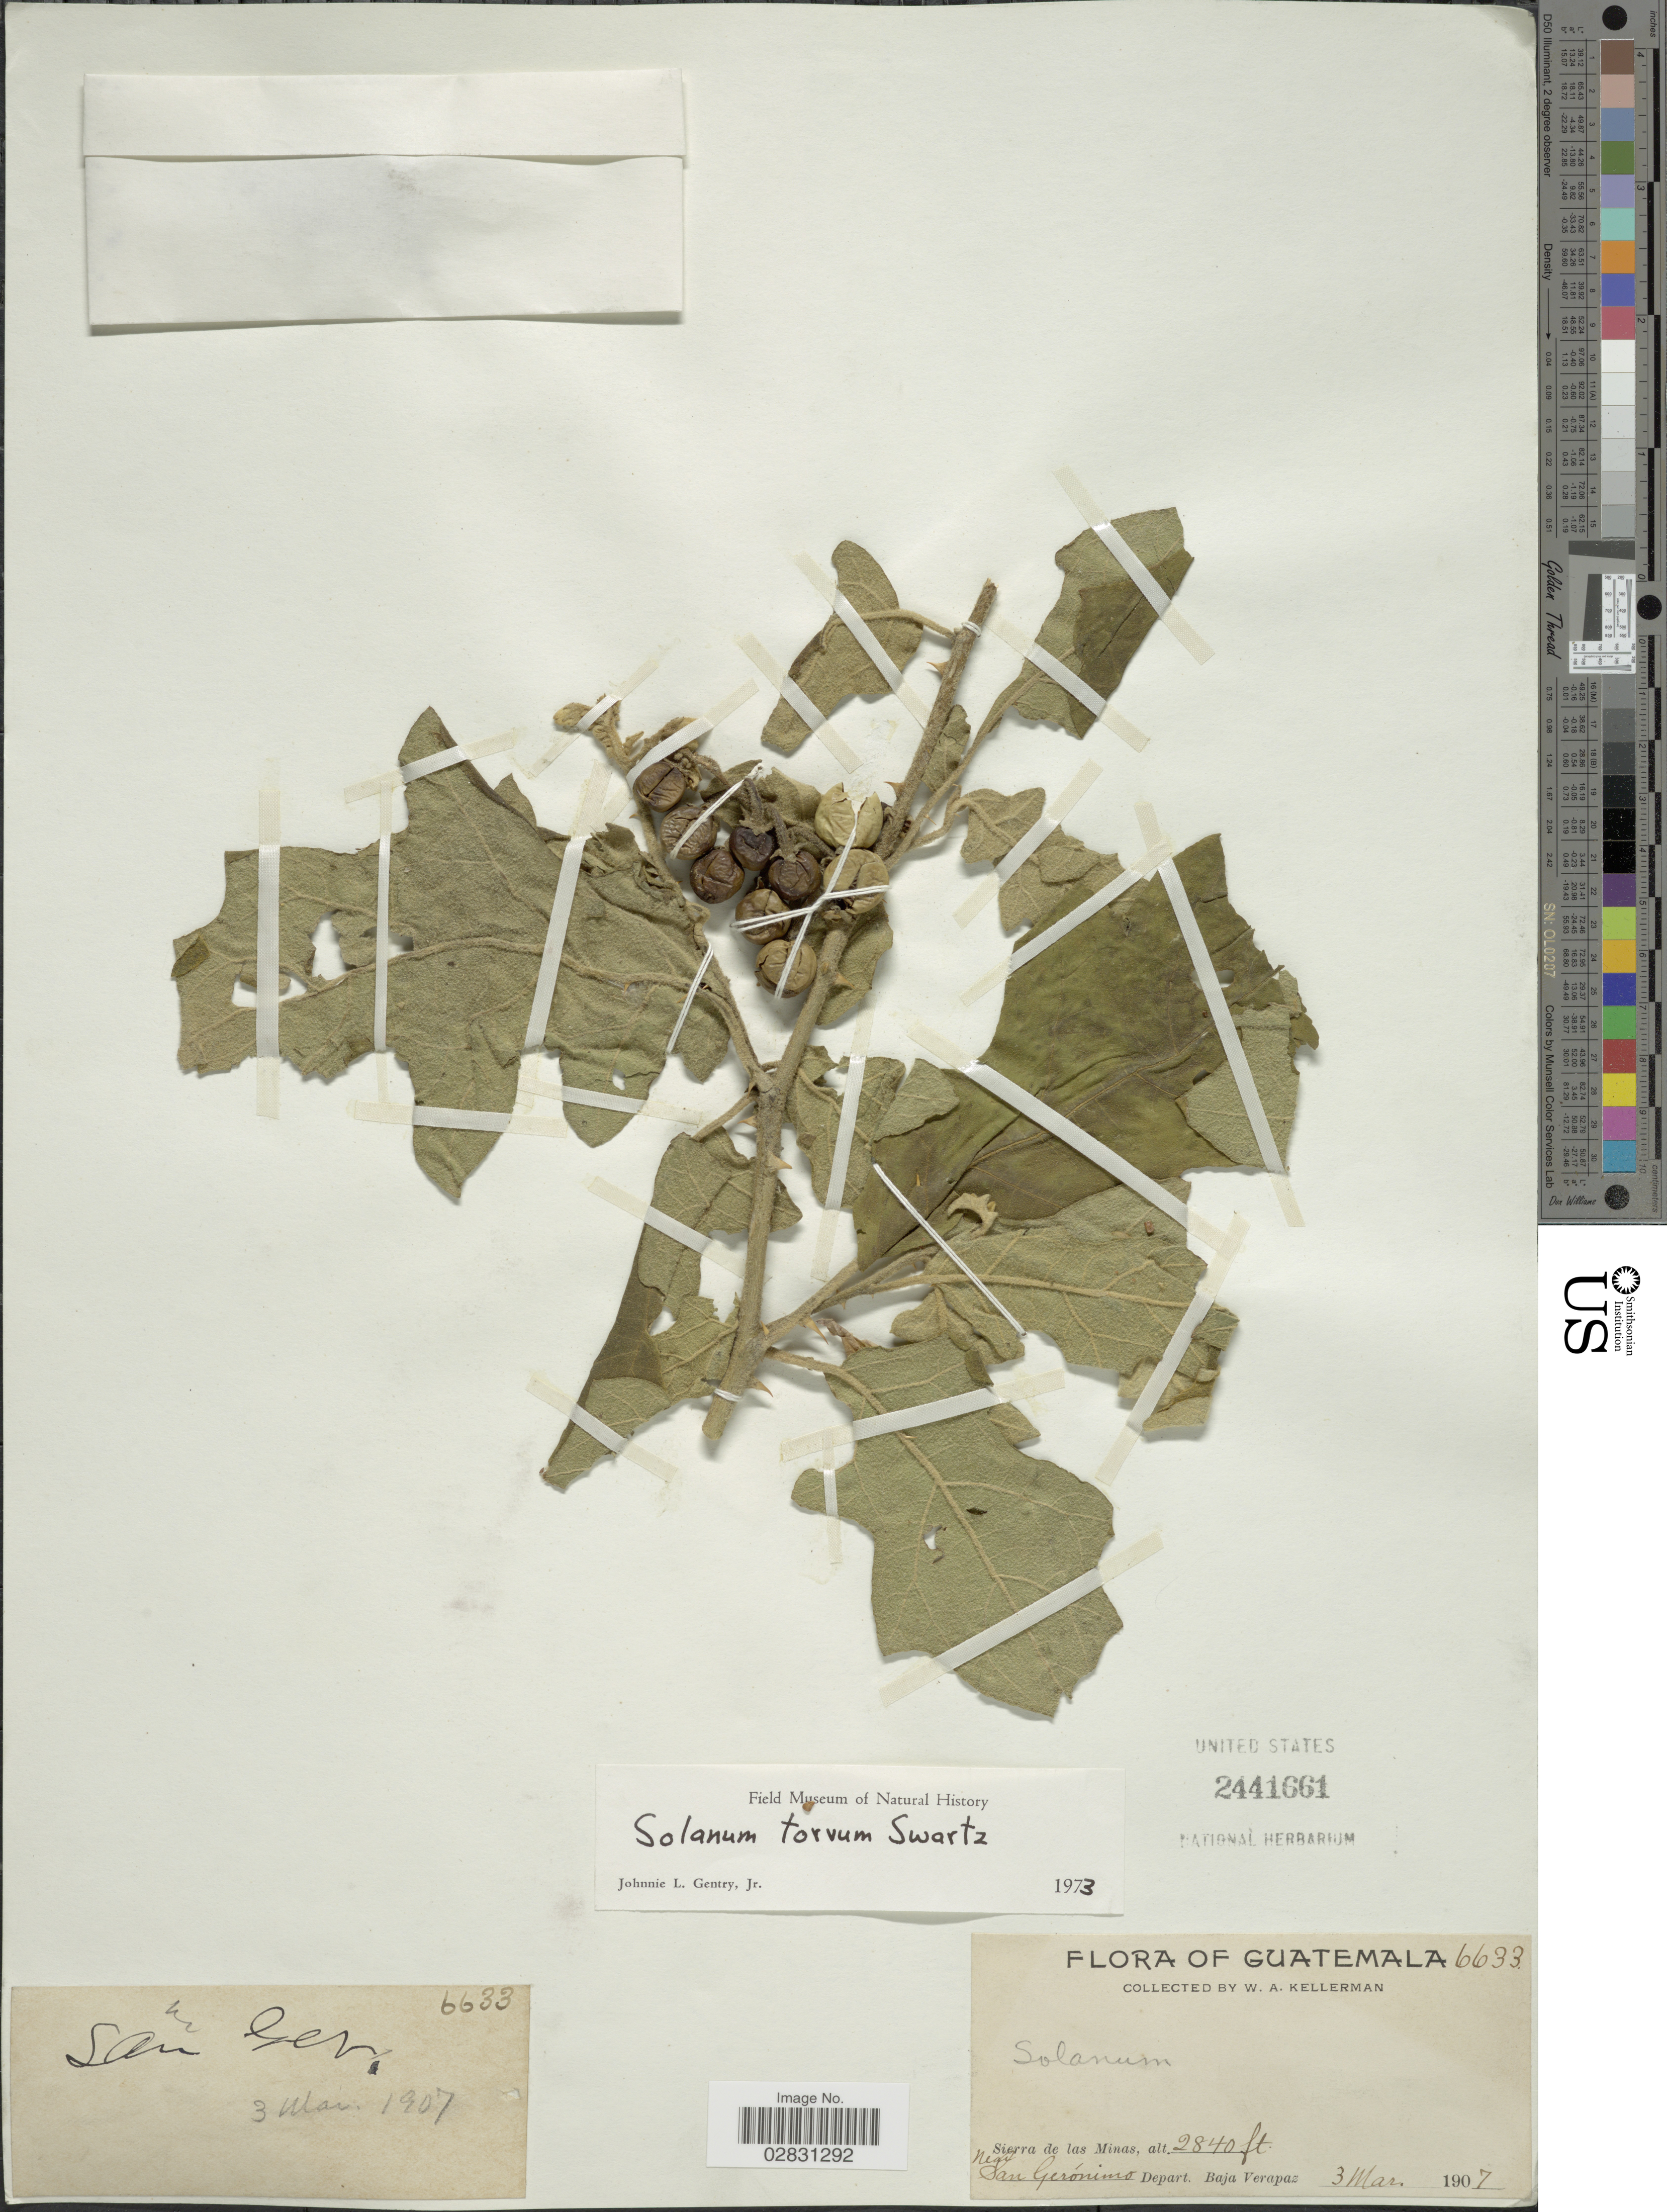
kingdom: Plantae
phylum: Tracheophyta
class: Magnoliopsida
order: Solanales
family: Solanaceae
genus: Solanum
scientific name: Solanum torvum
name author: Sw.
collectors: W. Kellerman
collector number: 6633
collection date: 1907-03-03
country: Guatemala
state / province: Baja Verapaz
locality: Sierra de las Minas. Near San Gerónimo, Depart. Baja Verapaz.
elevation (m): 866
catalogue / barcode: US 2441661